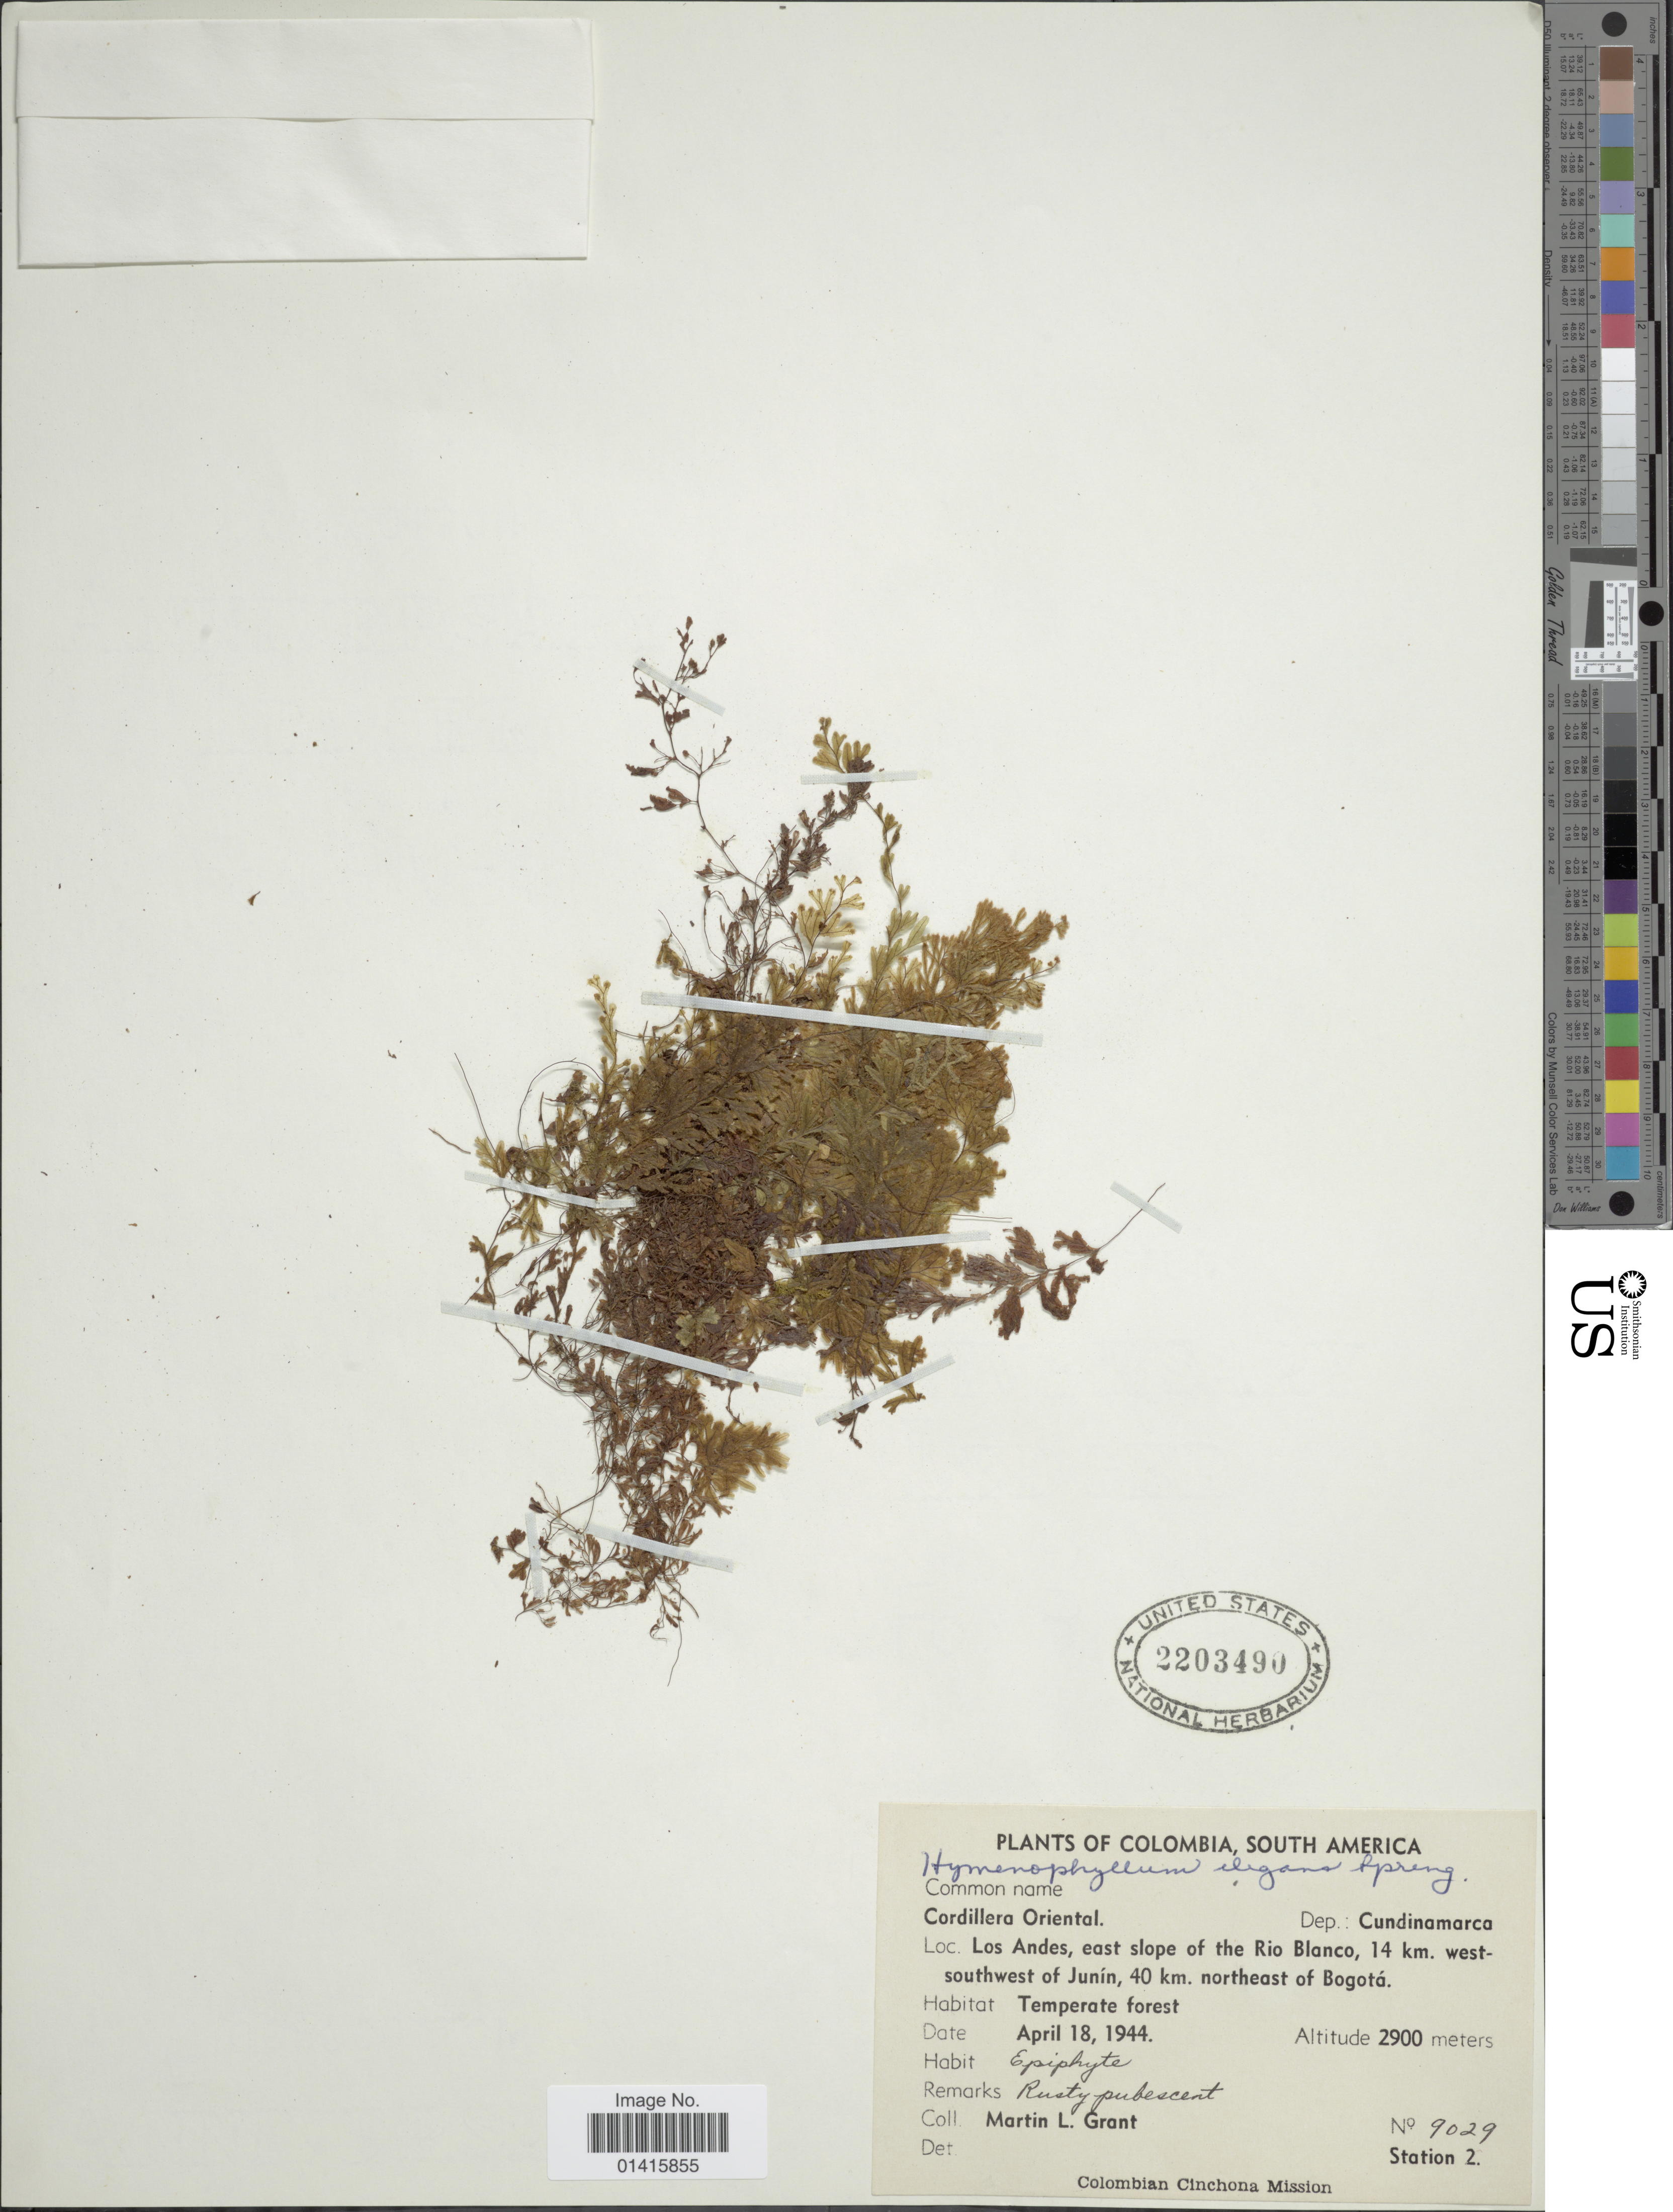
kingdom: Plantae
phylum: Tracheophyta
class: Polypodiopsida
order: Hymenophyllales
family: Hymenophyllaceae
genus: Hymenophyllum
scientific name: Hymenophyllum elegans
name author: Spreng.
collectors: M. L. Grant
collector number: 9029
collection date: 1944-04-18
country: Colombia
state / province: Cundinamarca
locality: Cordillera, Dep.: Cundinamarca, Los Andes, east slope of the Rio Blanco, 14 km. west-southwest of Junin, 40 km. northeast of Bogotá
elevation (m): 2900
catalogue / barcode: US 2203490